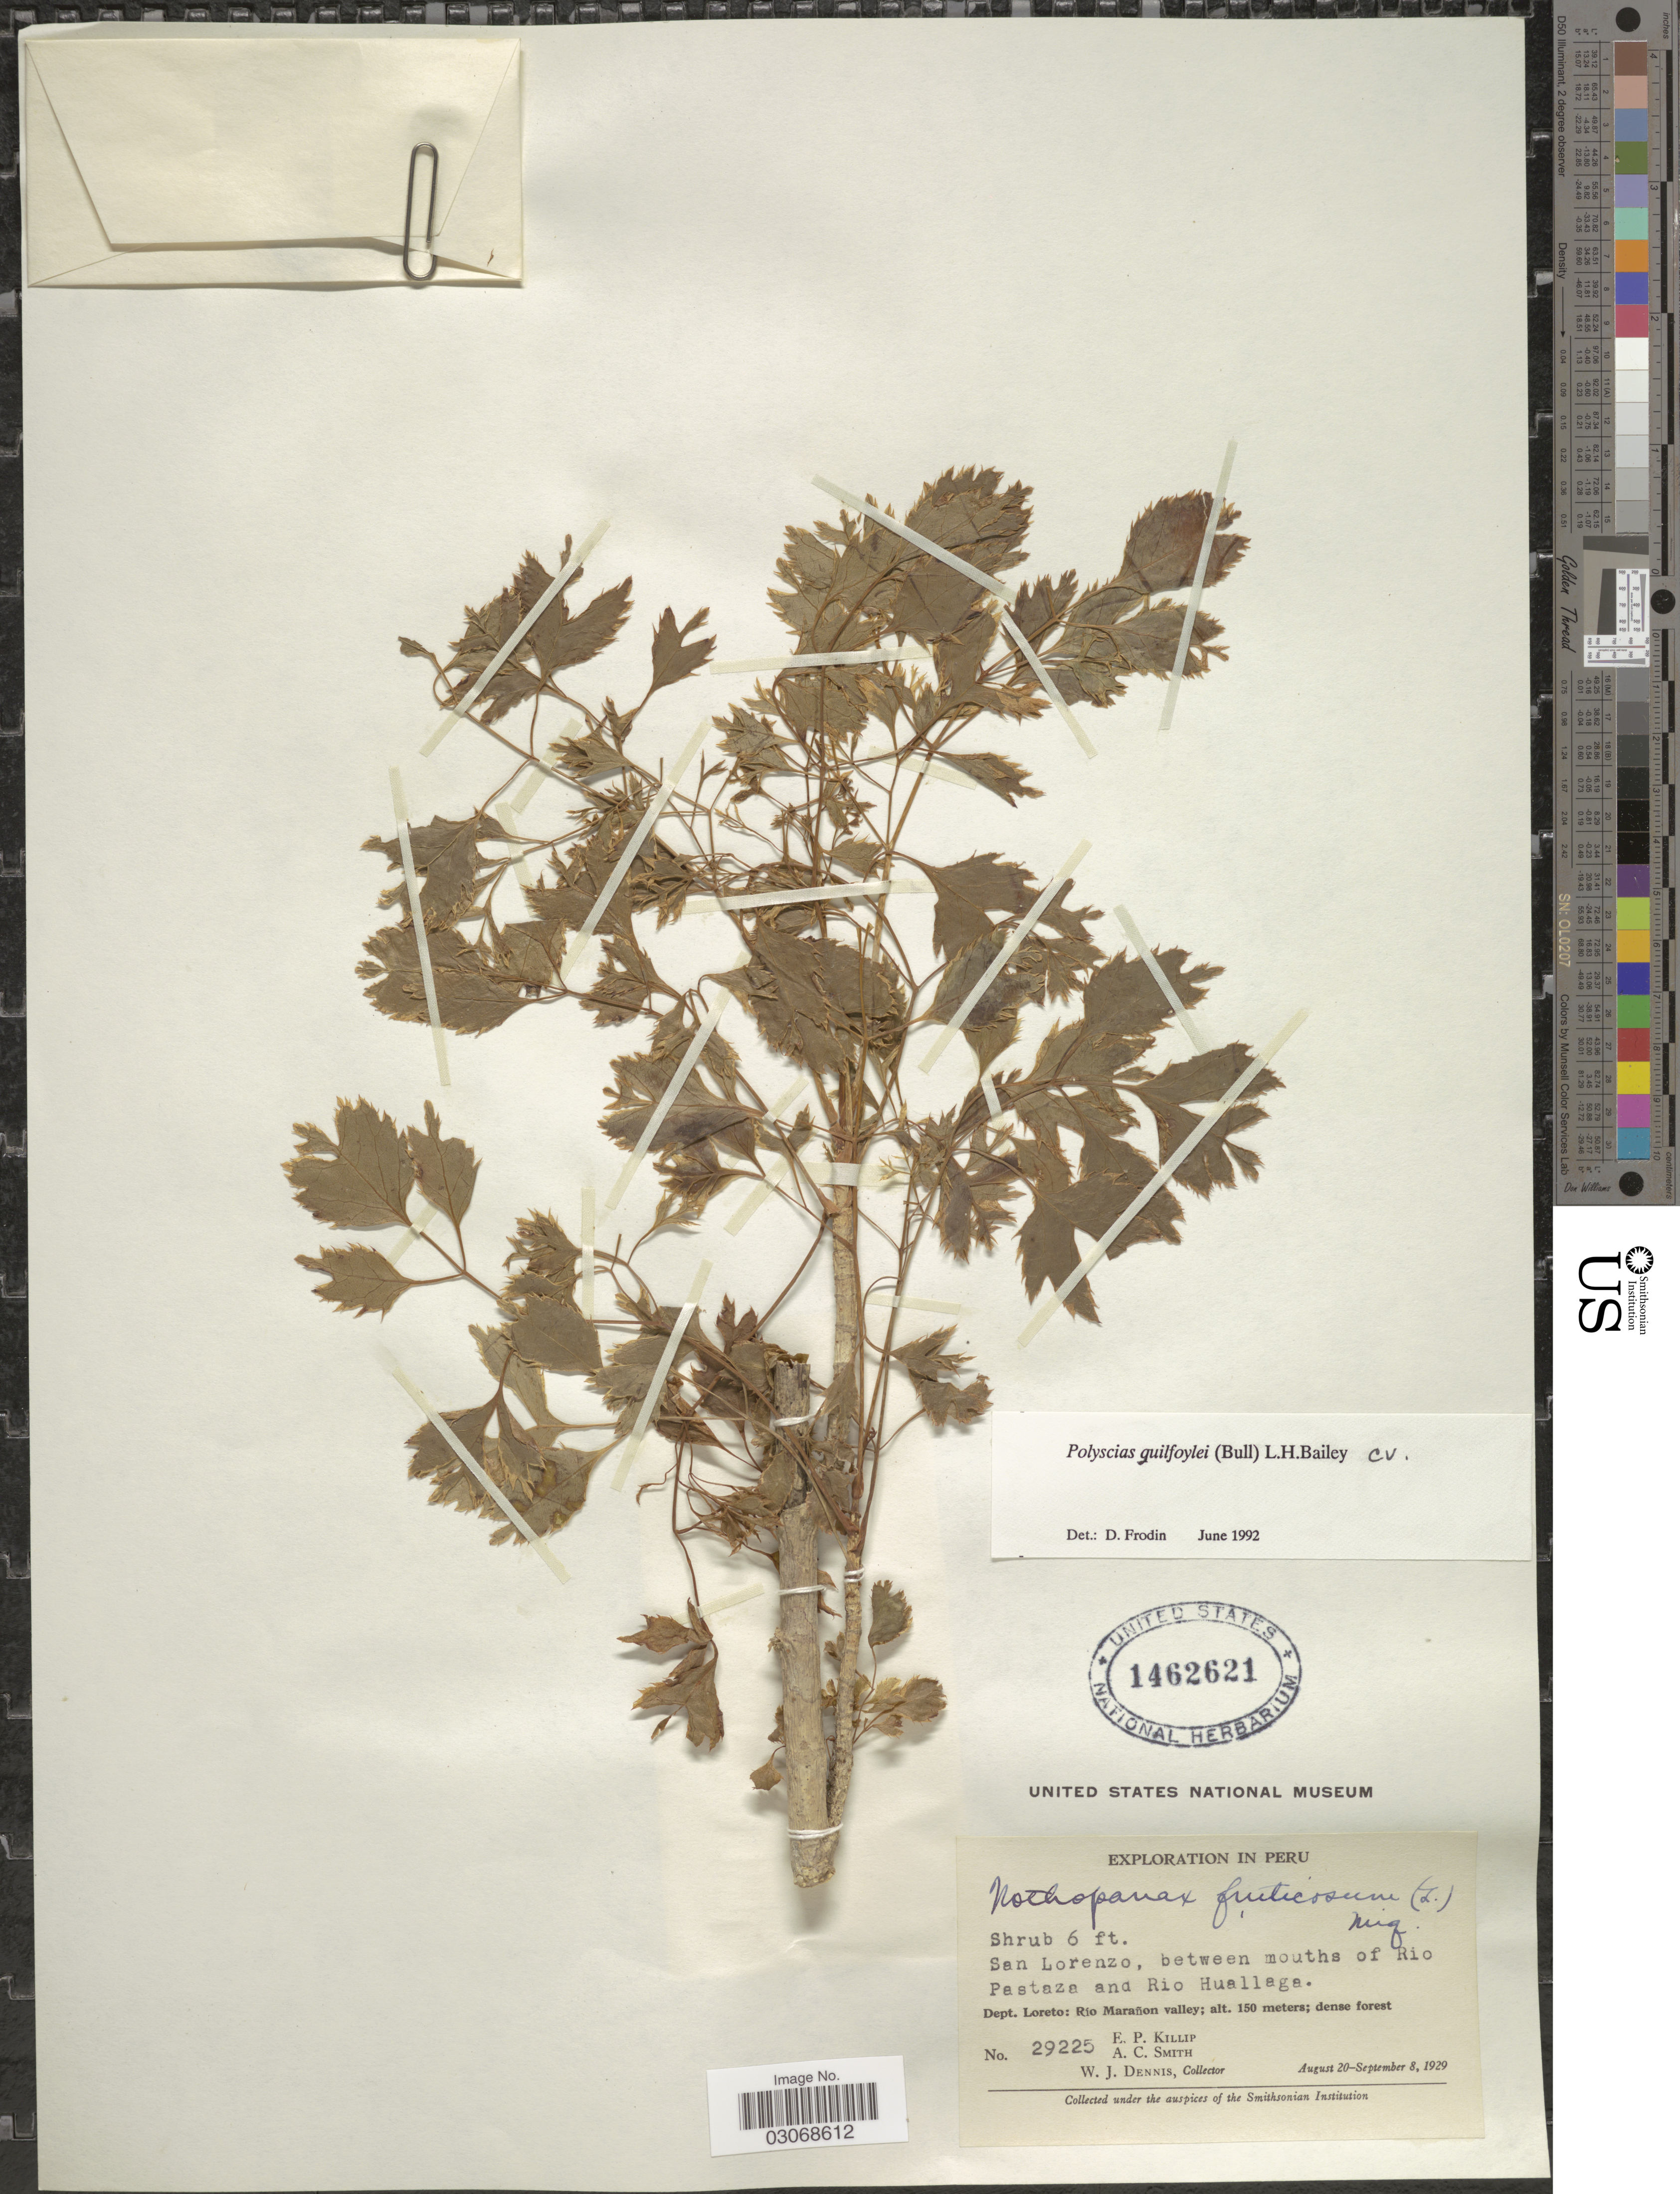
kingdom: Plantae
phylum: Tracheophyta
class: Magnoliopsida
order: Apiales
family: Araliaceae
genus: Polyscias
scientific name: Polyscias guilfoylei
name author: (W. Bull) L.H. Bailey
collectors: E. P. Killip, A. C. Smith & W. J. Dennis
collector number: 29225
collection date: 1929-08-20/1929-09-08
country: Peru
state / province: Loreto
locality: San Lorenzo, between mouths of Rio Pastaza and Rio Huallaga. Dept. Loreto: Río Marañon valley.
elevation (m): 150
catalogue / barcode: US 1462621